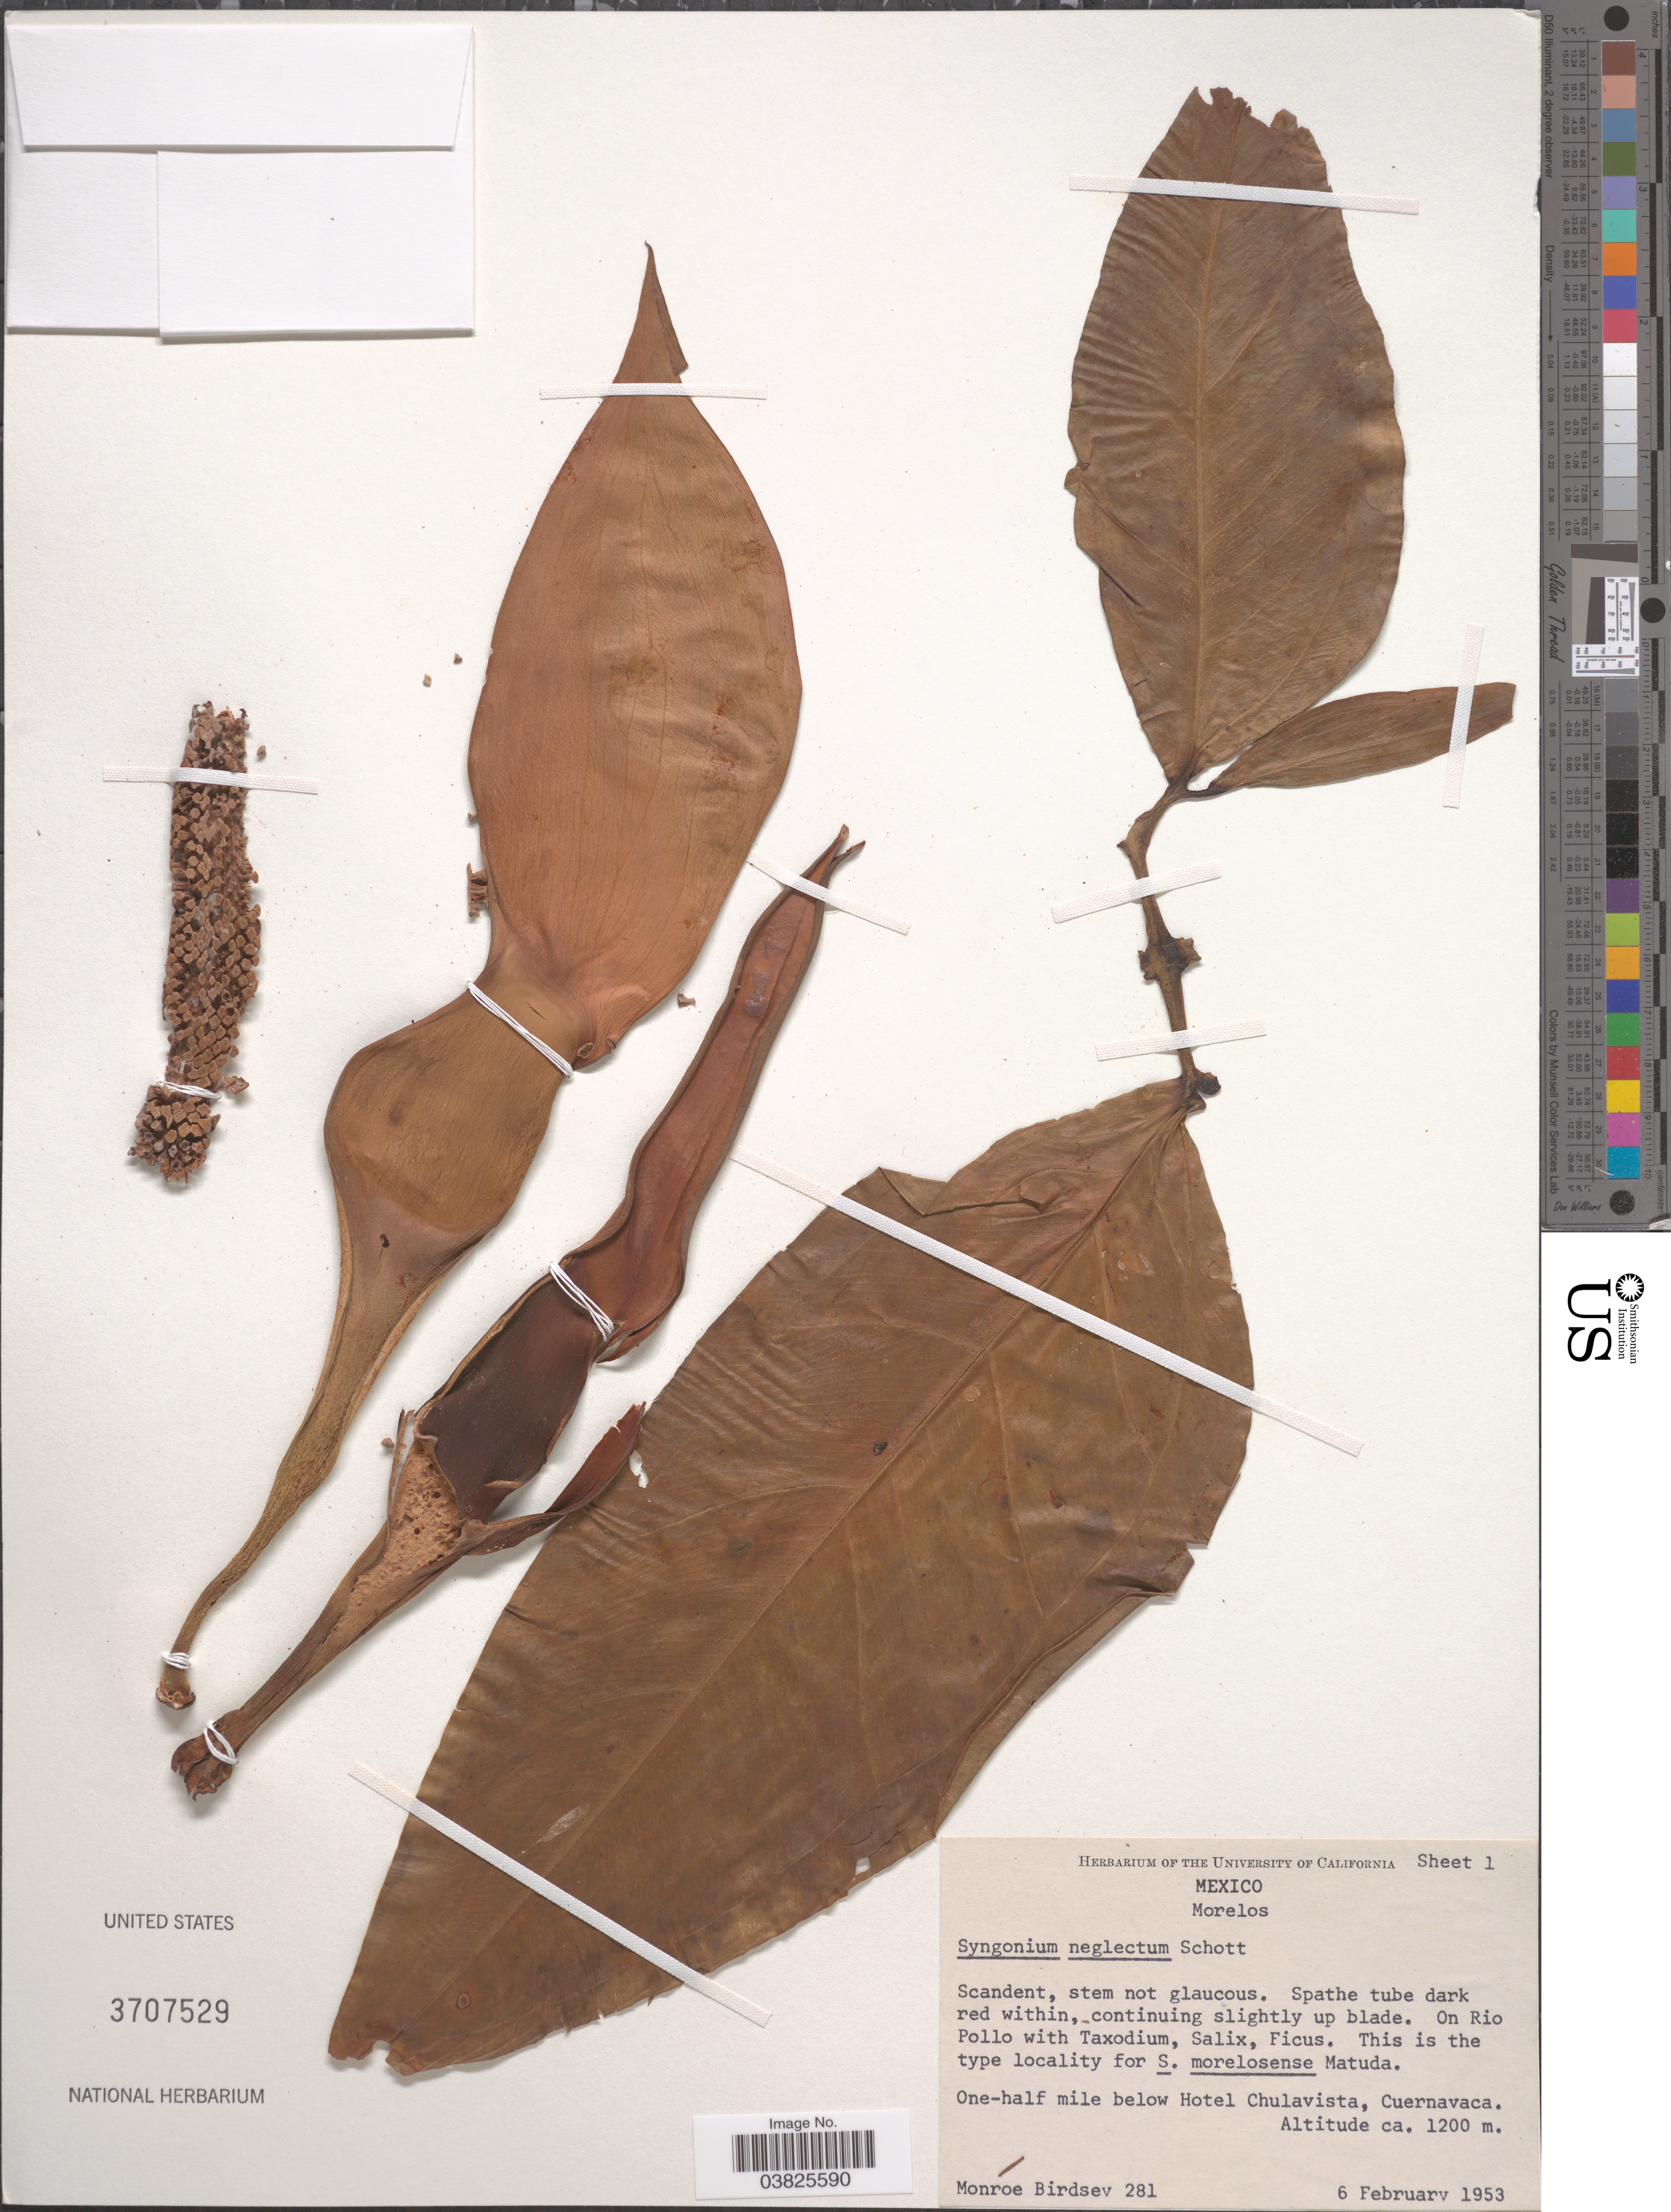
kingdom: Plantae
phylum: Tracheophyta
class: Liliopsida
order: Alismatales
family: Araceae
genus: Syngonium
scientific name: Syngonium neglectum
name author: Schott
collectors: M. Birdsey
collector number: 281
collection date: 1953-02-06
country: Mexico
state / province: Morelos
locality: On Rio Pollo. One-half mile below Hotel Chulavista, Cuernavaca.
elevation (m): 1200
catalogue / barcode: US 3707529